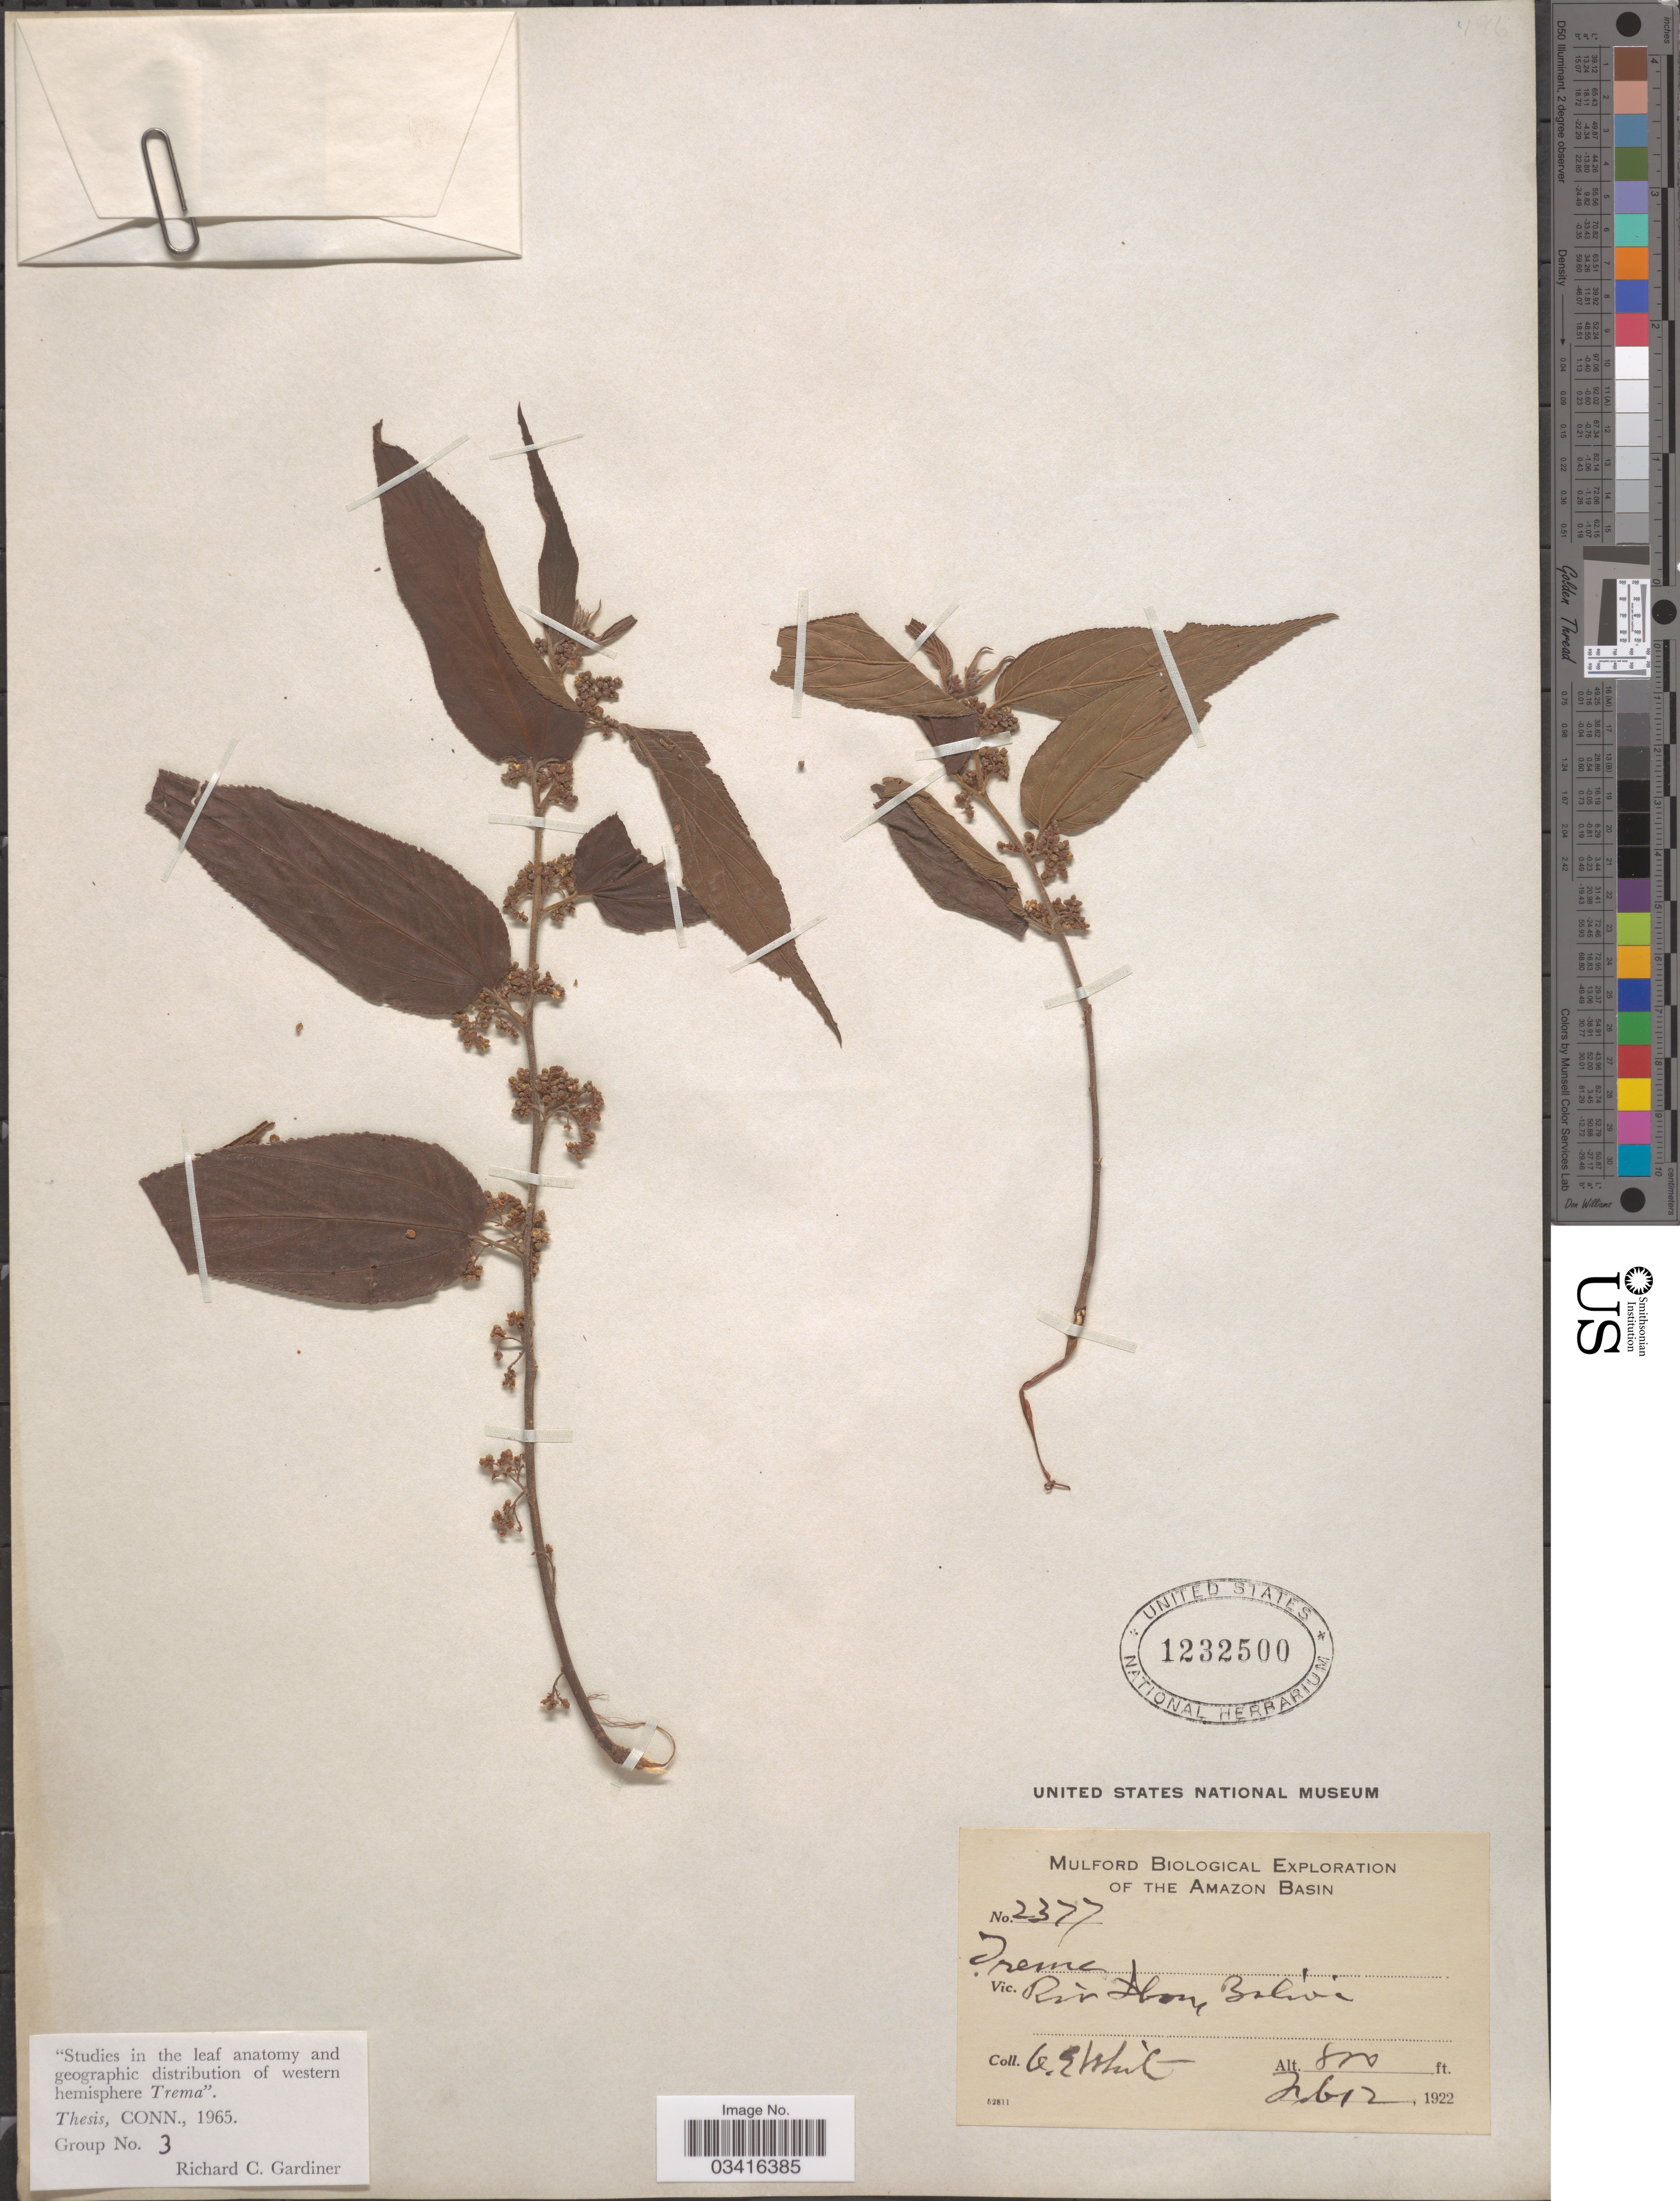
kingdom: Plantae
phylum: Tracheophyta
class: Magnoliopsida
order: Rosales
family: Cannabaceae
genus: Trema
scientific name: Trema micranthum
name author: (L.) Blume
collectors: O. E. White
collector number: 2377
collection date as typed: Feb. 12, 1922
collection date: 1922-02-12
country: Bolivia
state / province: Beni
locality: Rio Ibon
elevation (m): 244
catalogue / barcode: US 1232500